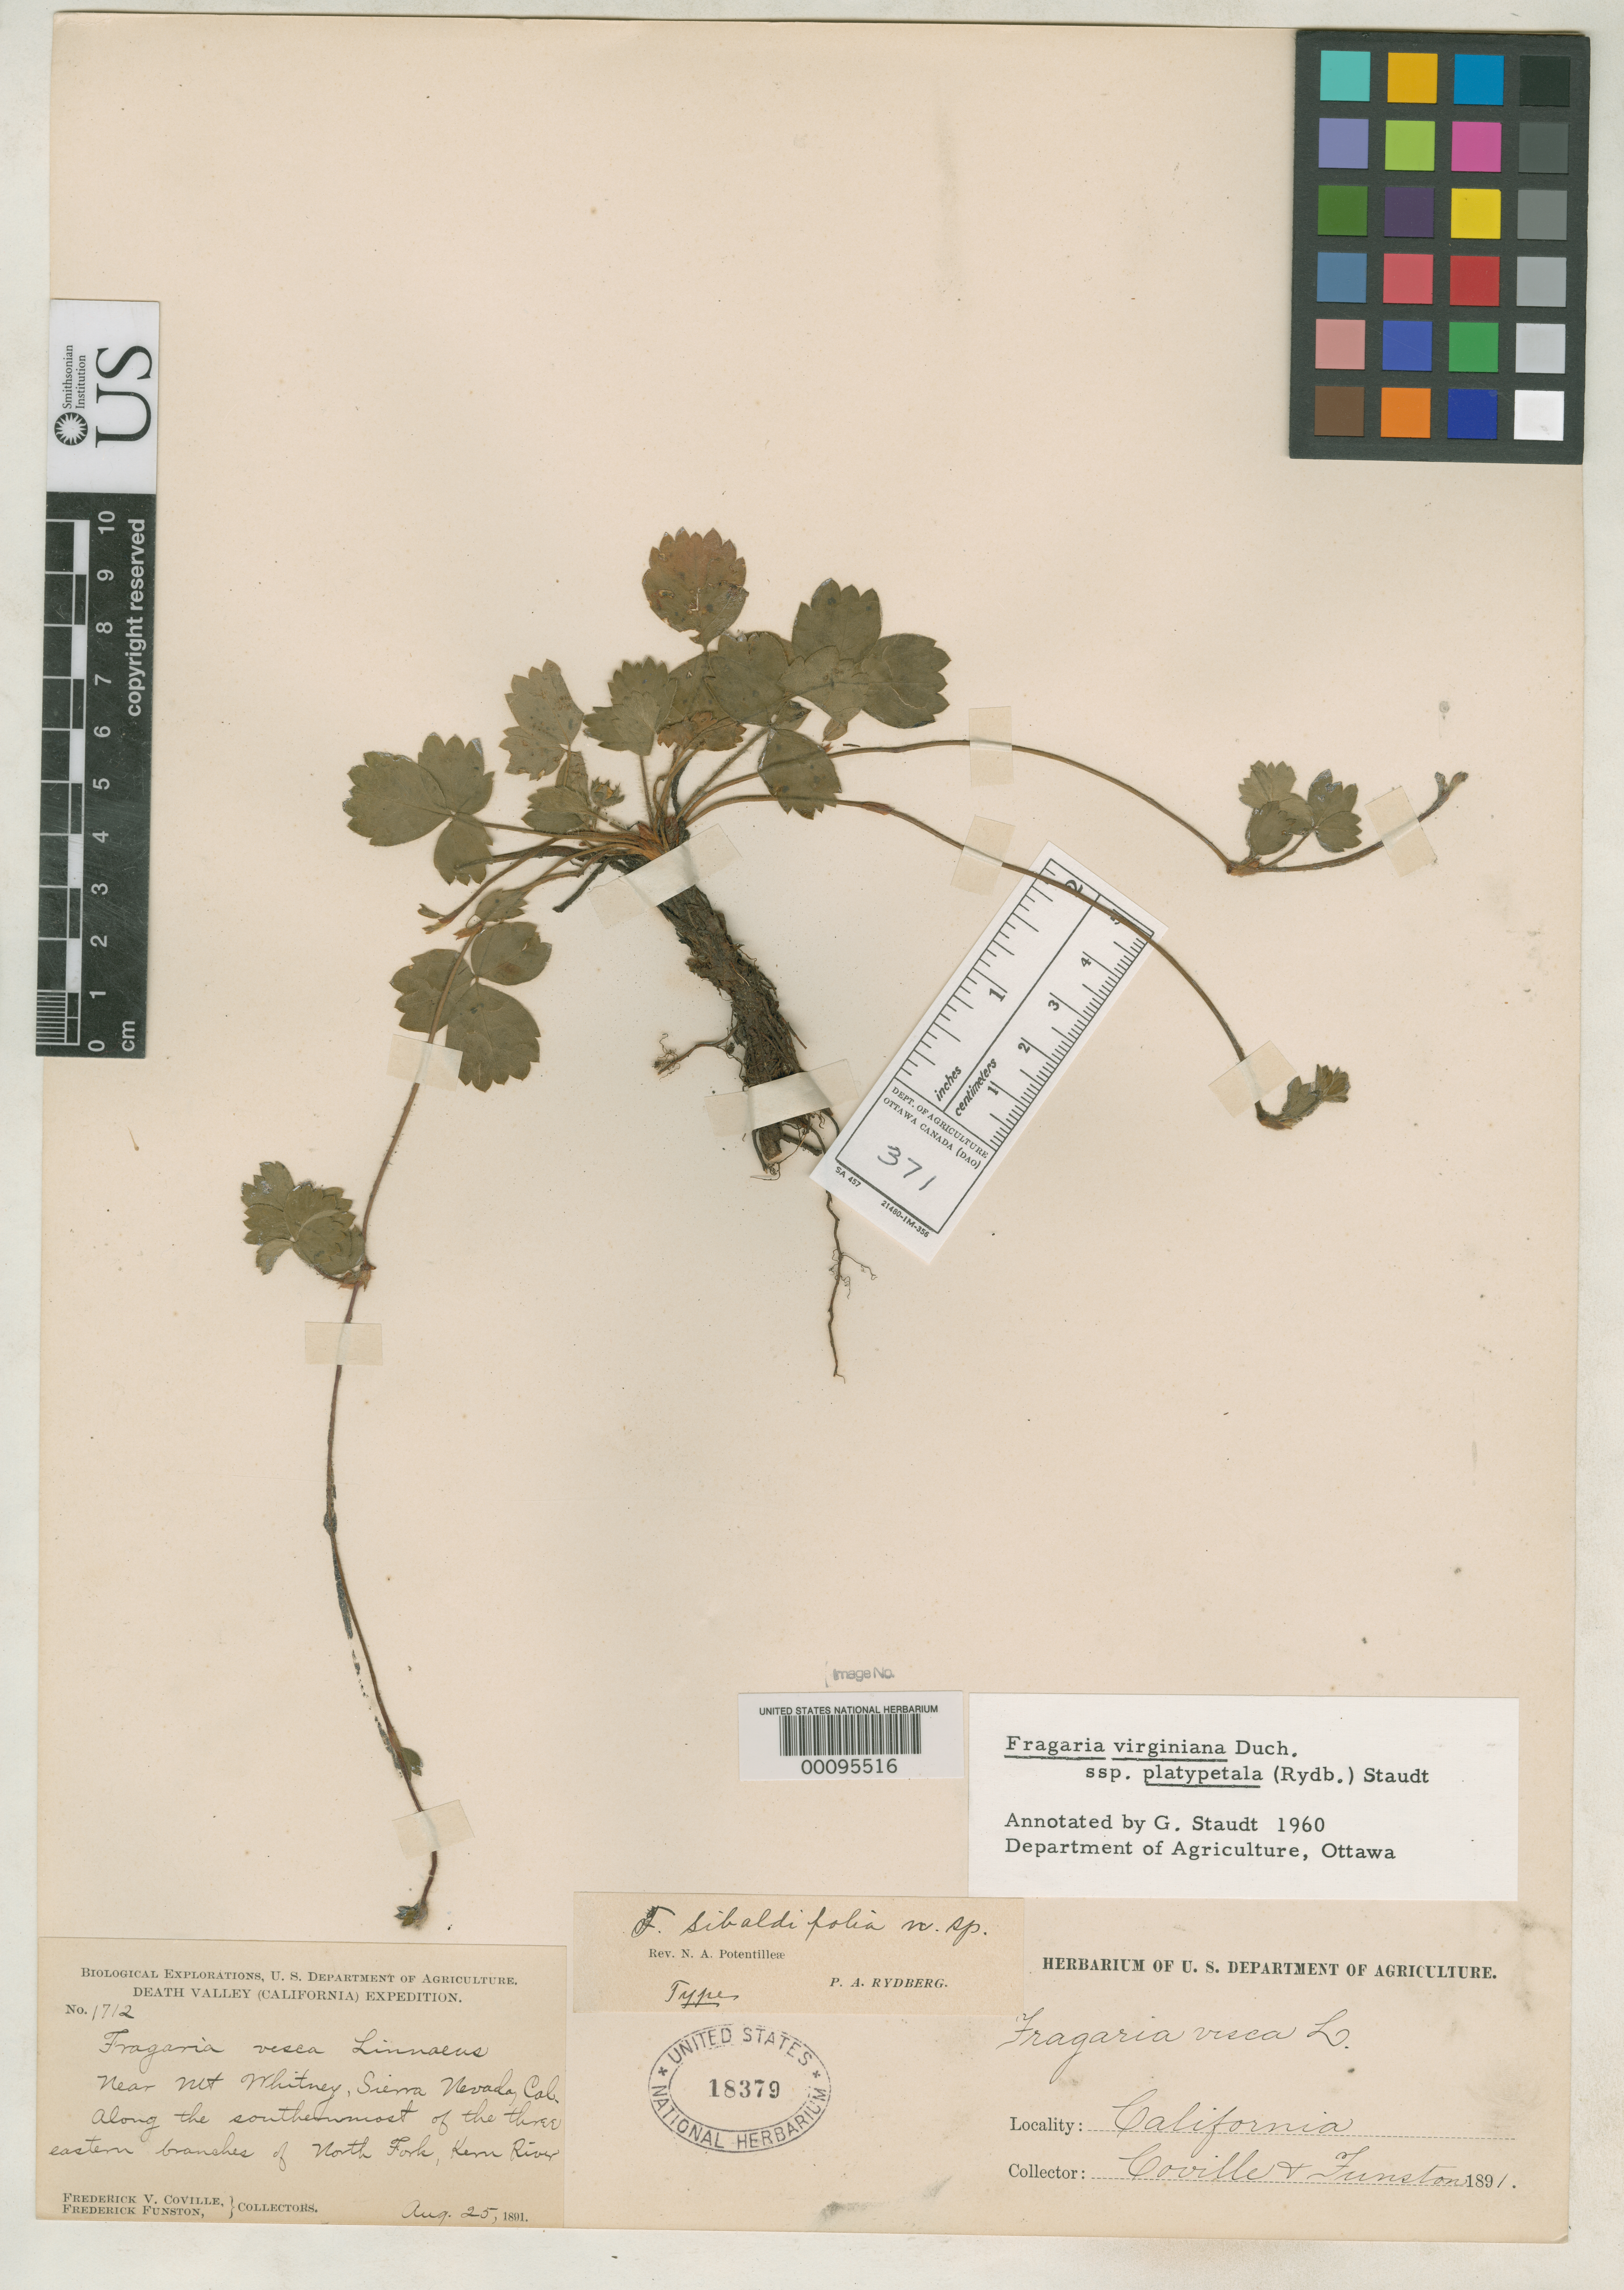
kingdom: Plantae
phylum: Tracheophyta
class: Magnoliopsida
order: Rosales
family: Rosaceae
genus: Fragaria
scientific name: Fragaria sibbaldifolia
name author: Rydb.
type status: Type Collection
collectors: F. V. Coville & F. Funston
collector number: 1712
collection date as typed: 25 Aug 1891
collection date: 1891-08-25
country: United States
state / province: California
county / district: Tulare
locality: Along Kern River branches near Mt. Whitney.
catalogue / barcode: US 18379